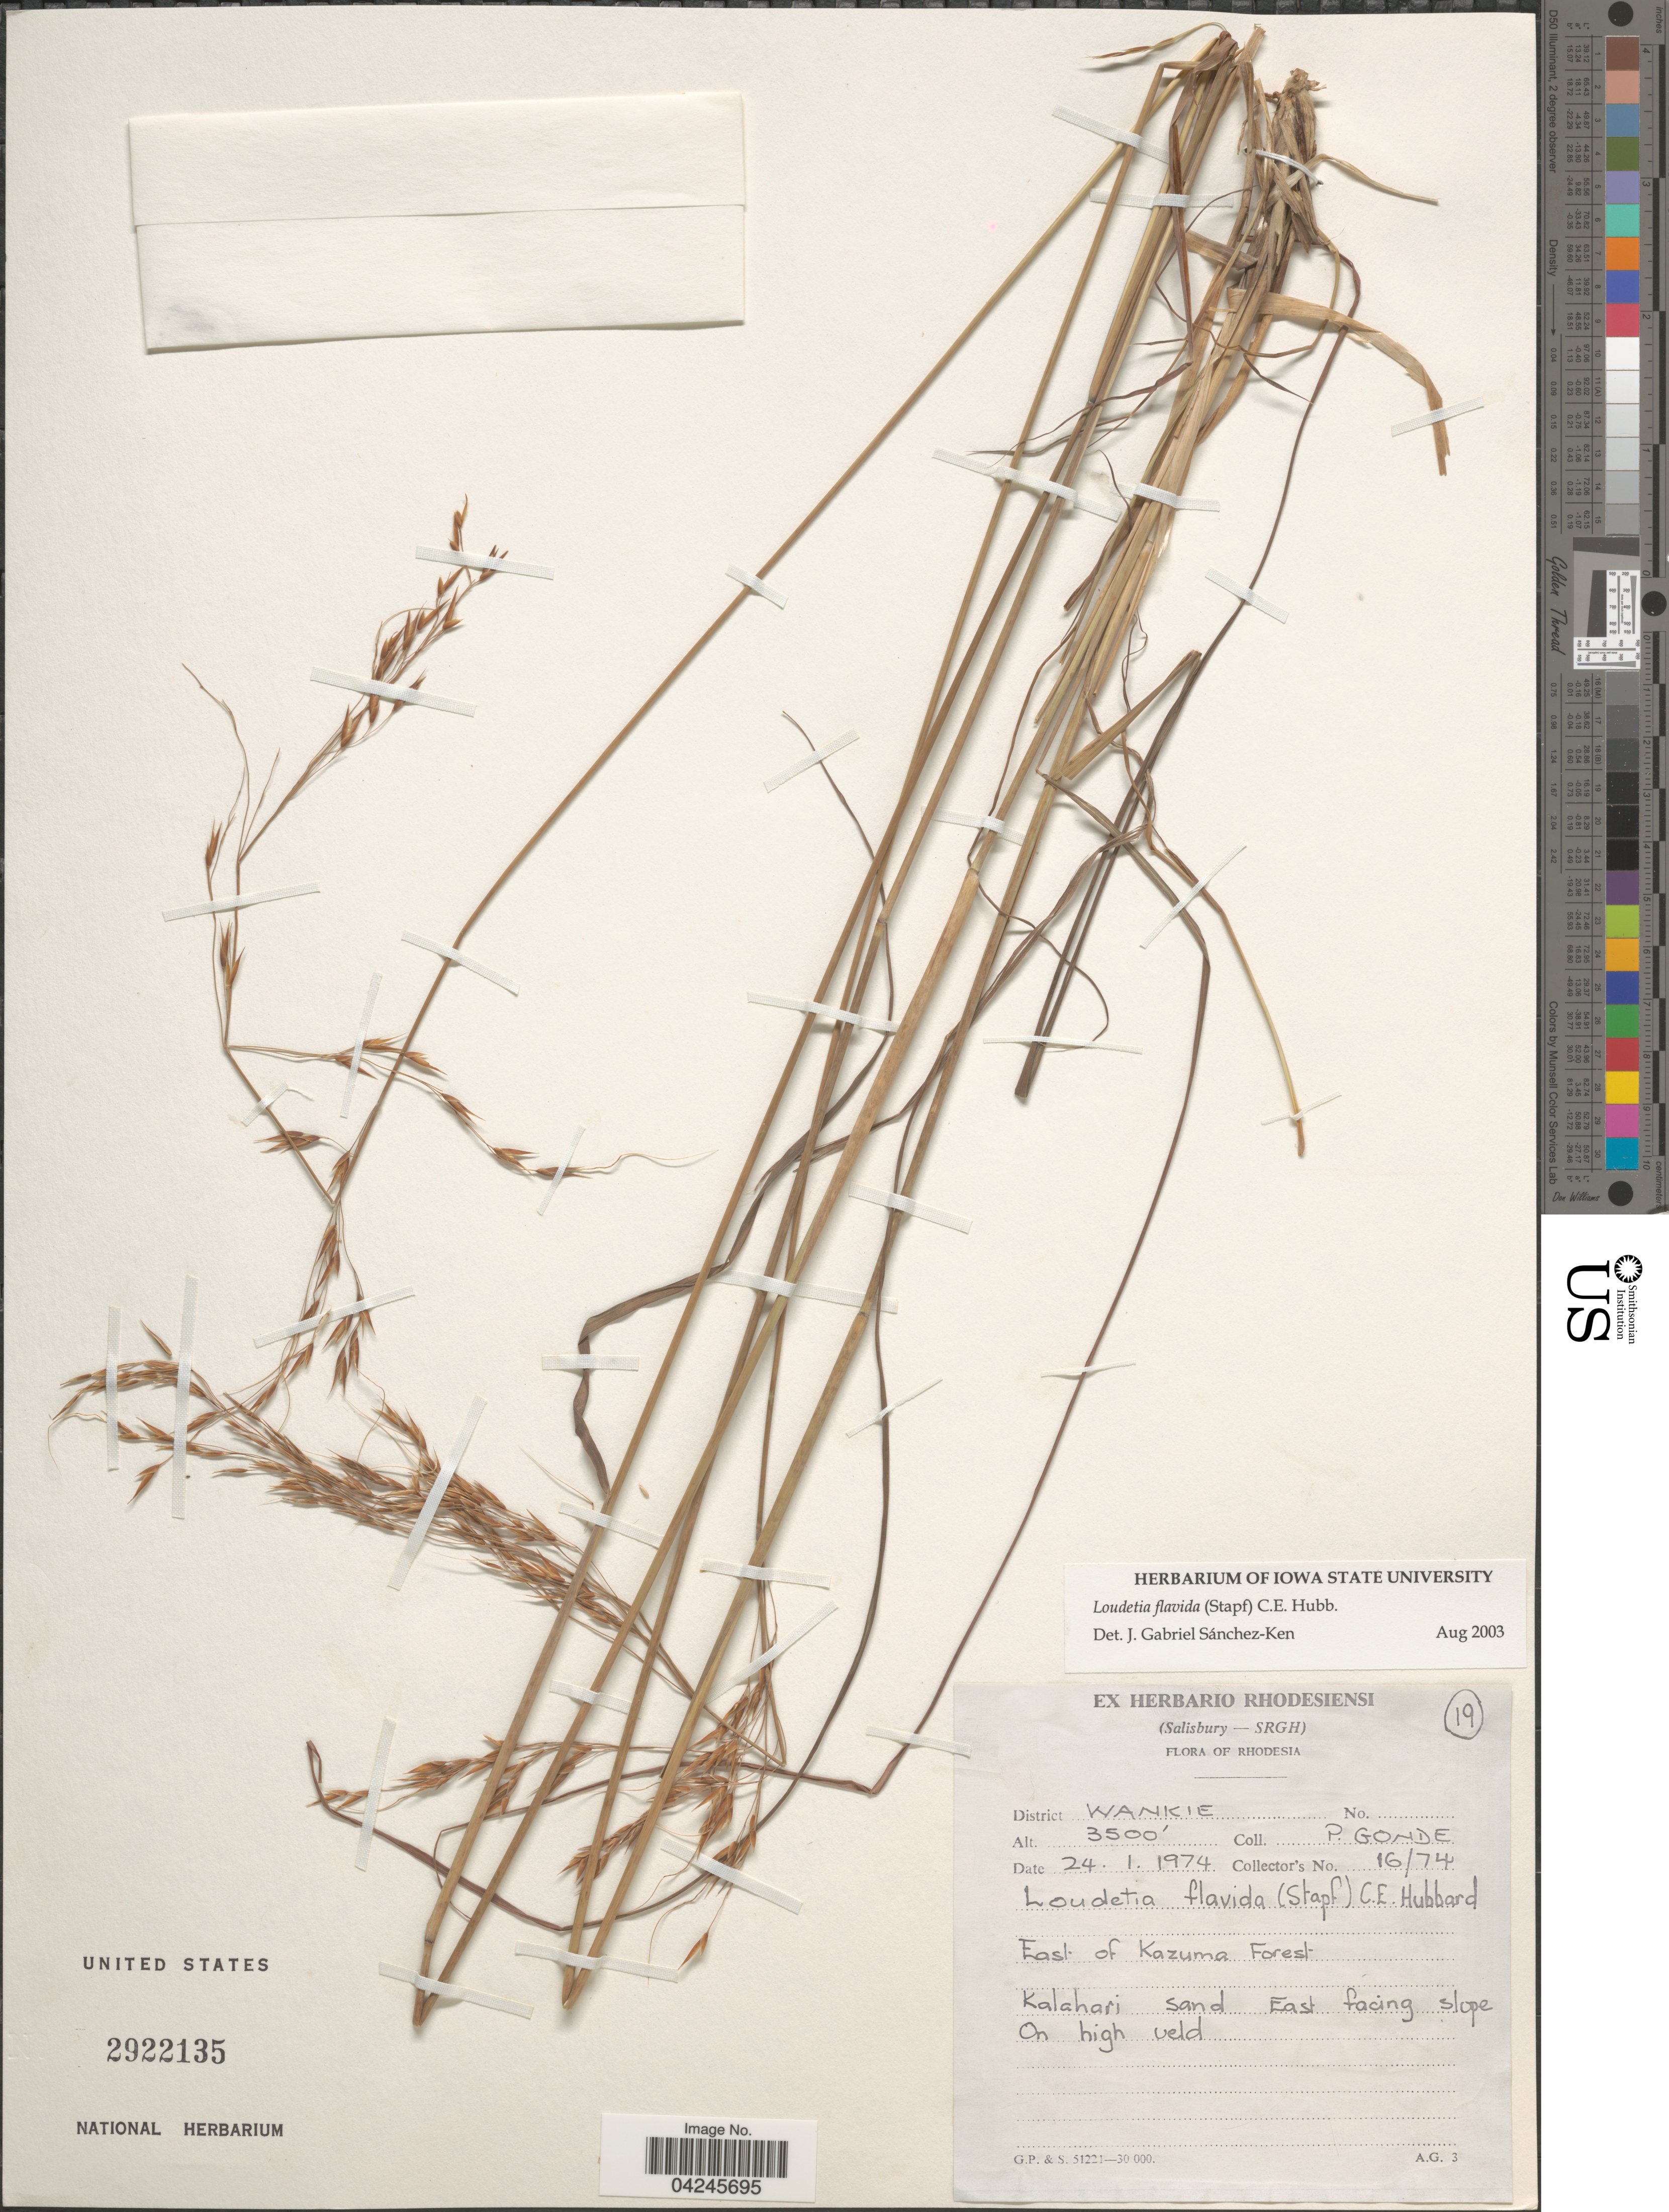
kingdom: Plantae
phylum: Tracheophyta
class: Liliopsida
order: Poales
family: Poaceae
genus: Loudetia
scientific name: Loudetia flavida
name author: (Stapf) C.E. Hubb.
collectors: P. Gonde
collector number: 16/74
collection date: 1974-01-24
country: Zimbabwe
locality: Rhodesia. District Wankie. East of Kazuma Forest. Kalahari sand. East facing slope.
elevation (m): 1067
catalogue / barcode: US 2922135